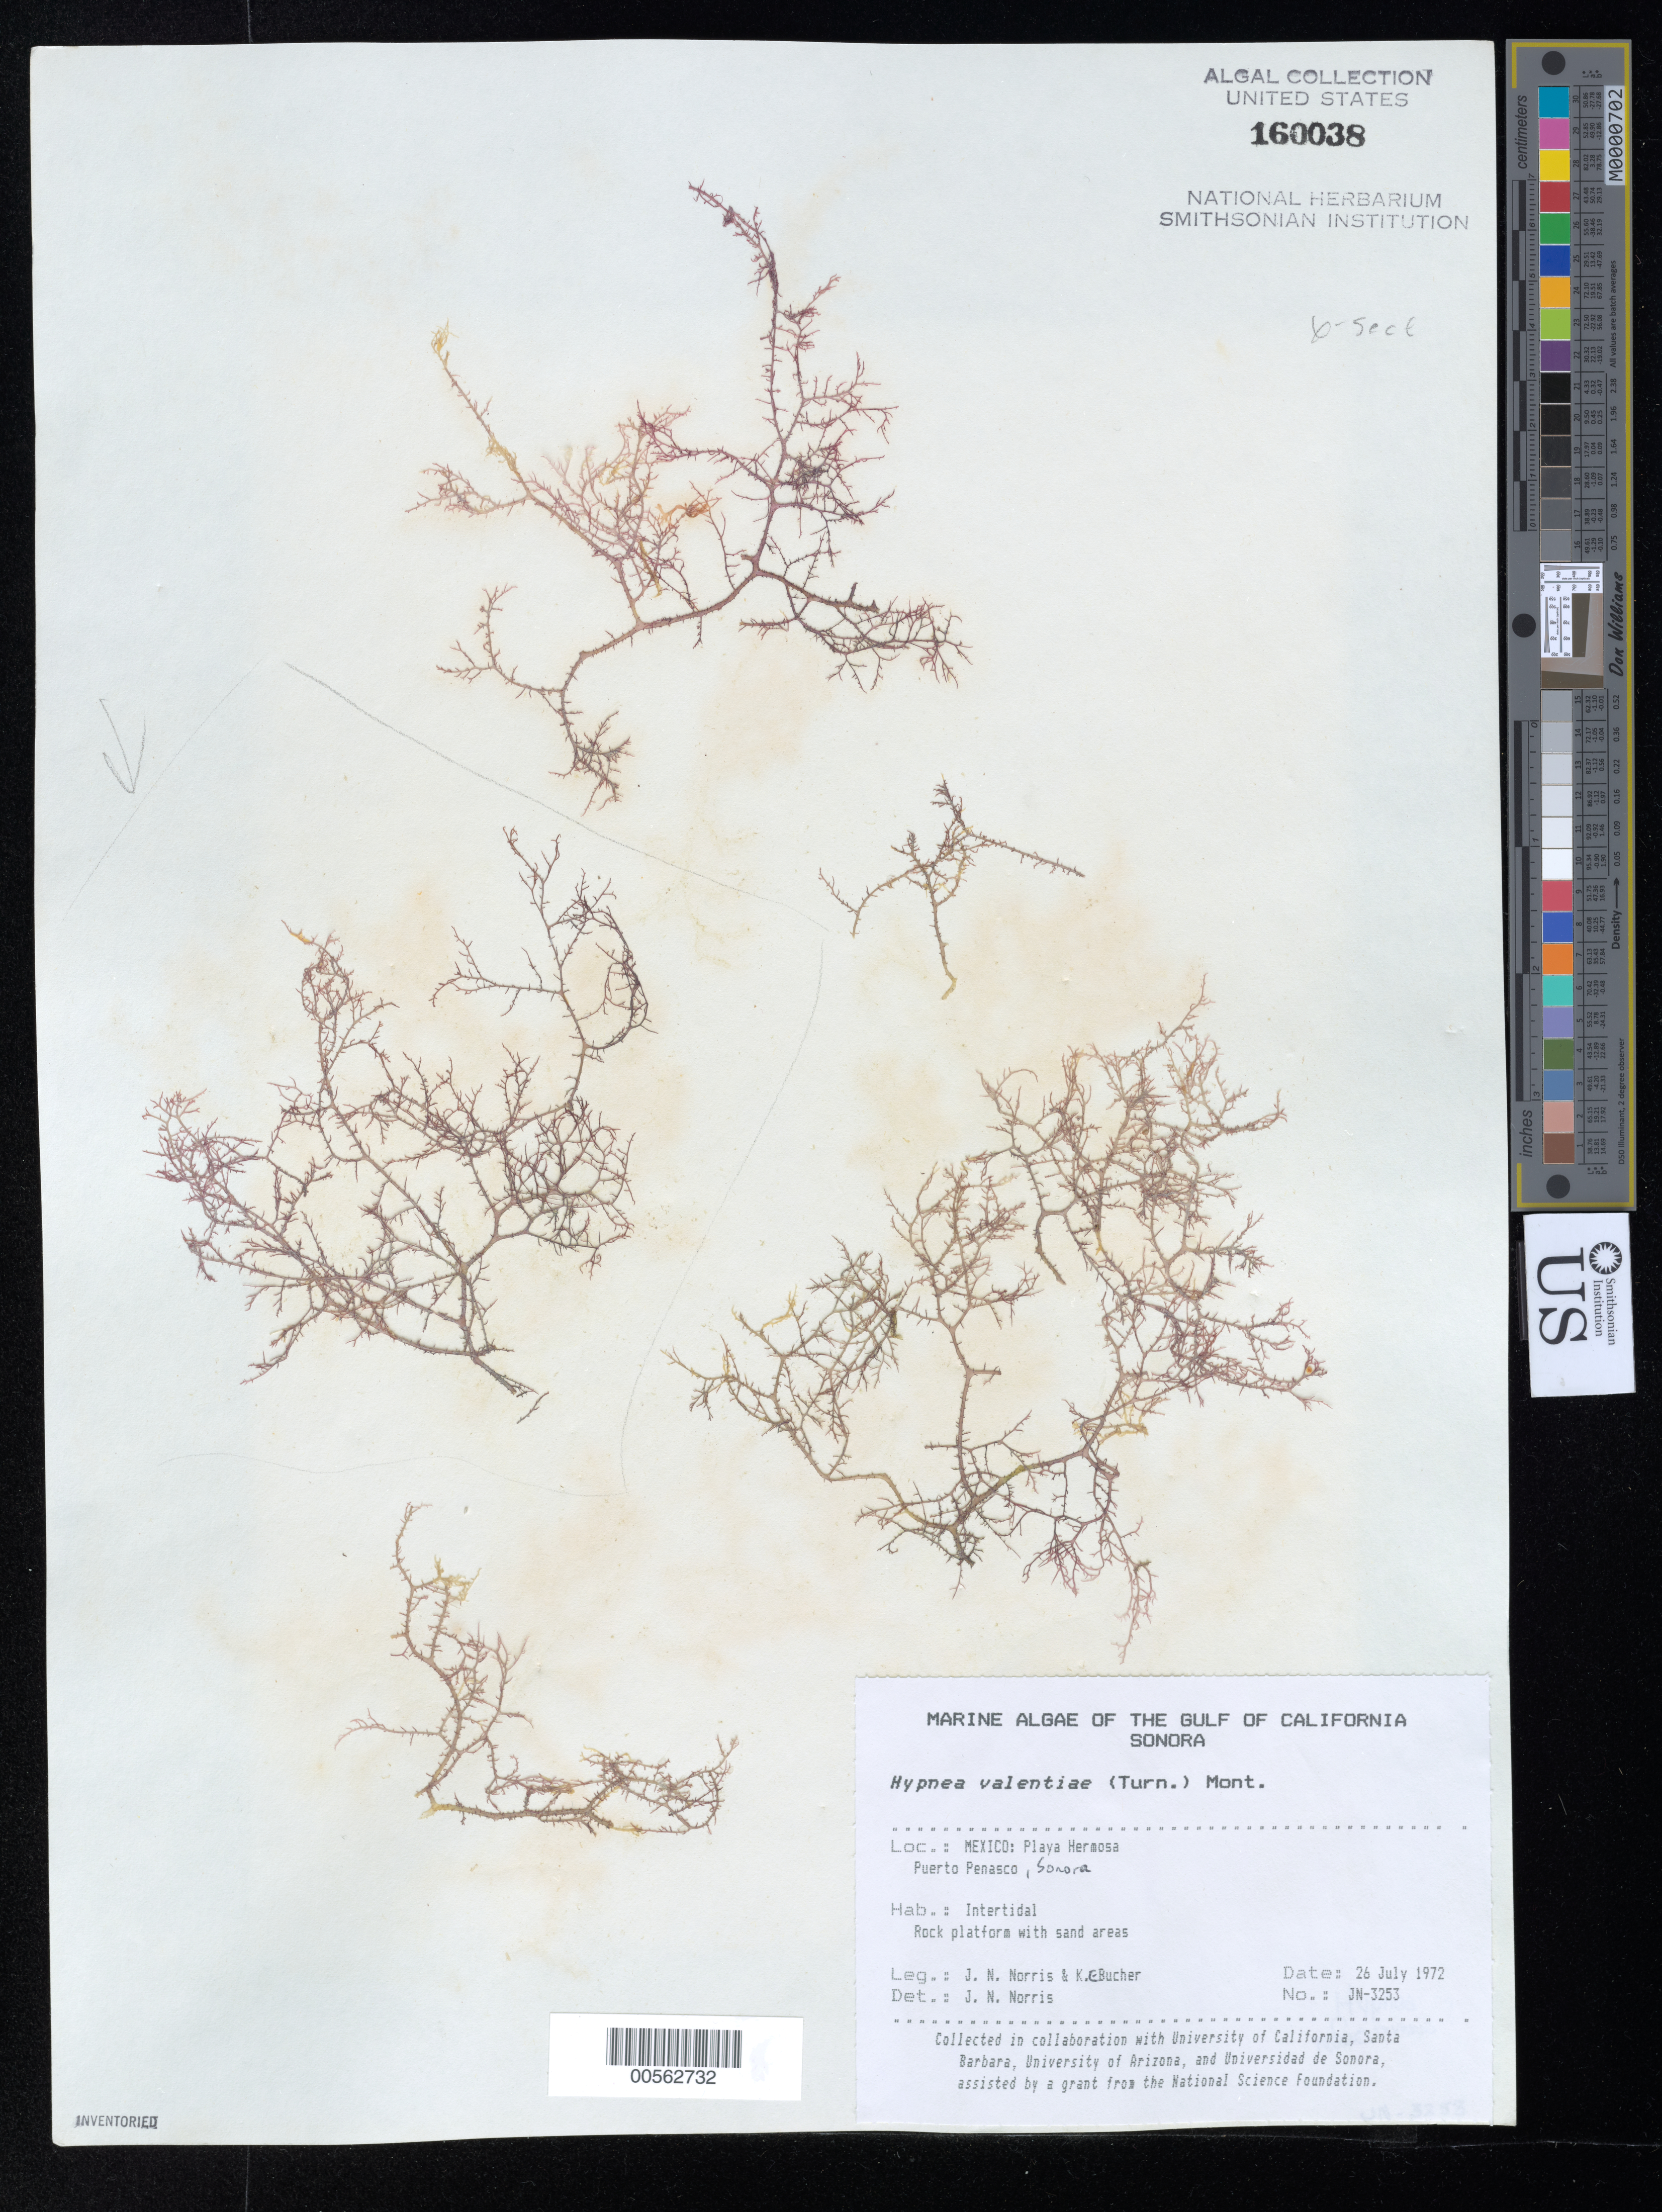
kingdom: Plantae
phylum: Rhodophyta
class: Florideophyceae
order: Gigartinales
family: Cystocloniaceae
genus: Hypnea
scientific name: Hypnea valentiae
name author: (Turner) Mont.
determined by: Norris, James N.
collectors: J. N. Norris & K. E. Bucher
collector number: JN-3253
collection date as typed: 26 Jul 1972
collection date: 1972-07-26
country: Mexico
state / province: Sonora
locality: Playa Hermosa, Puerto Penasco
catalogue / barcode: US 160038